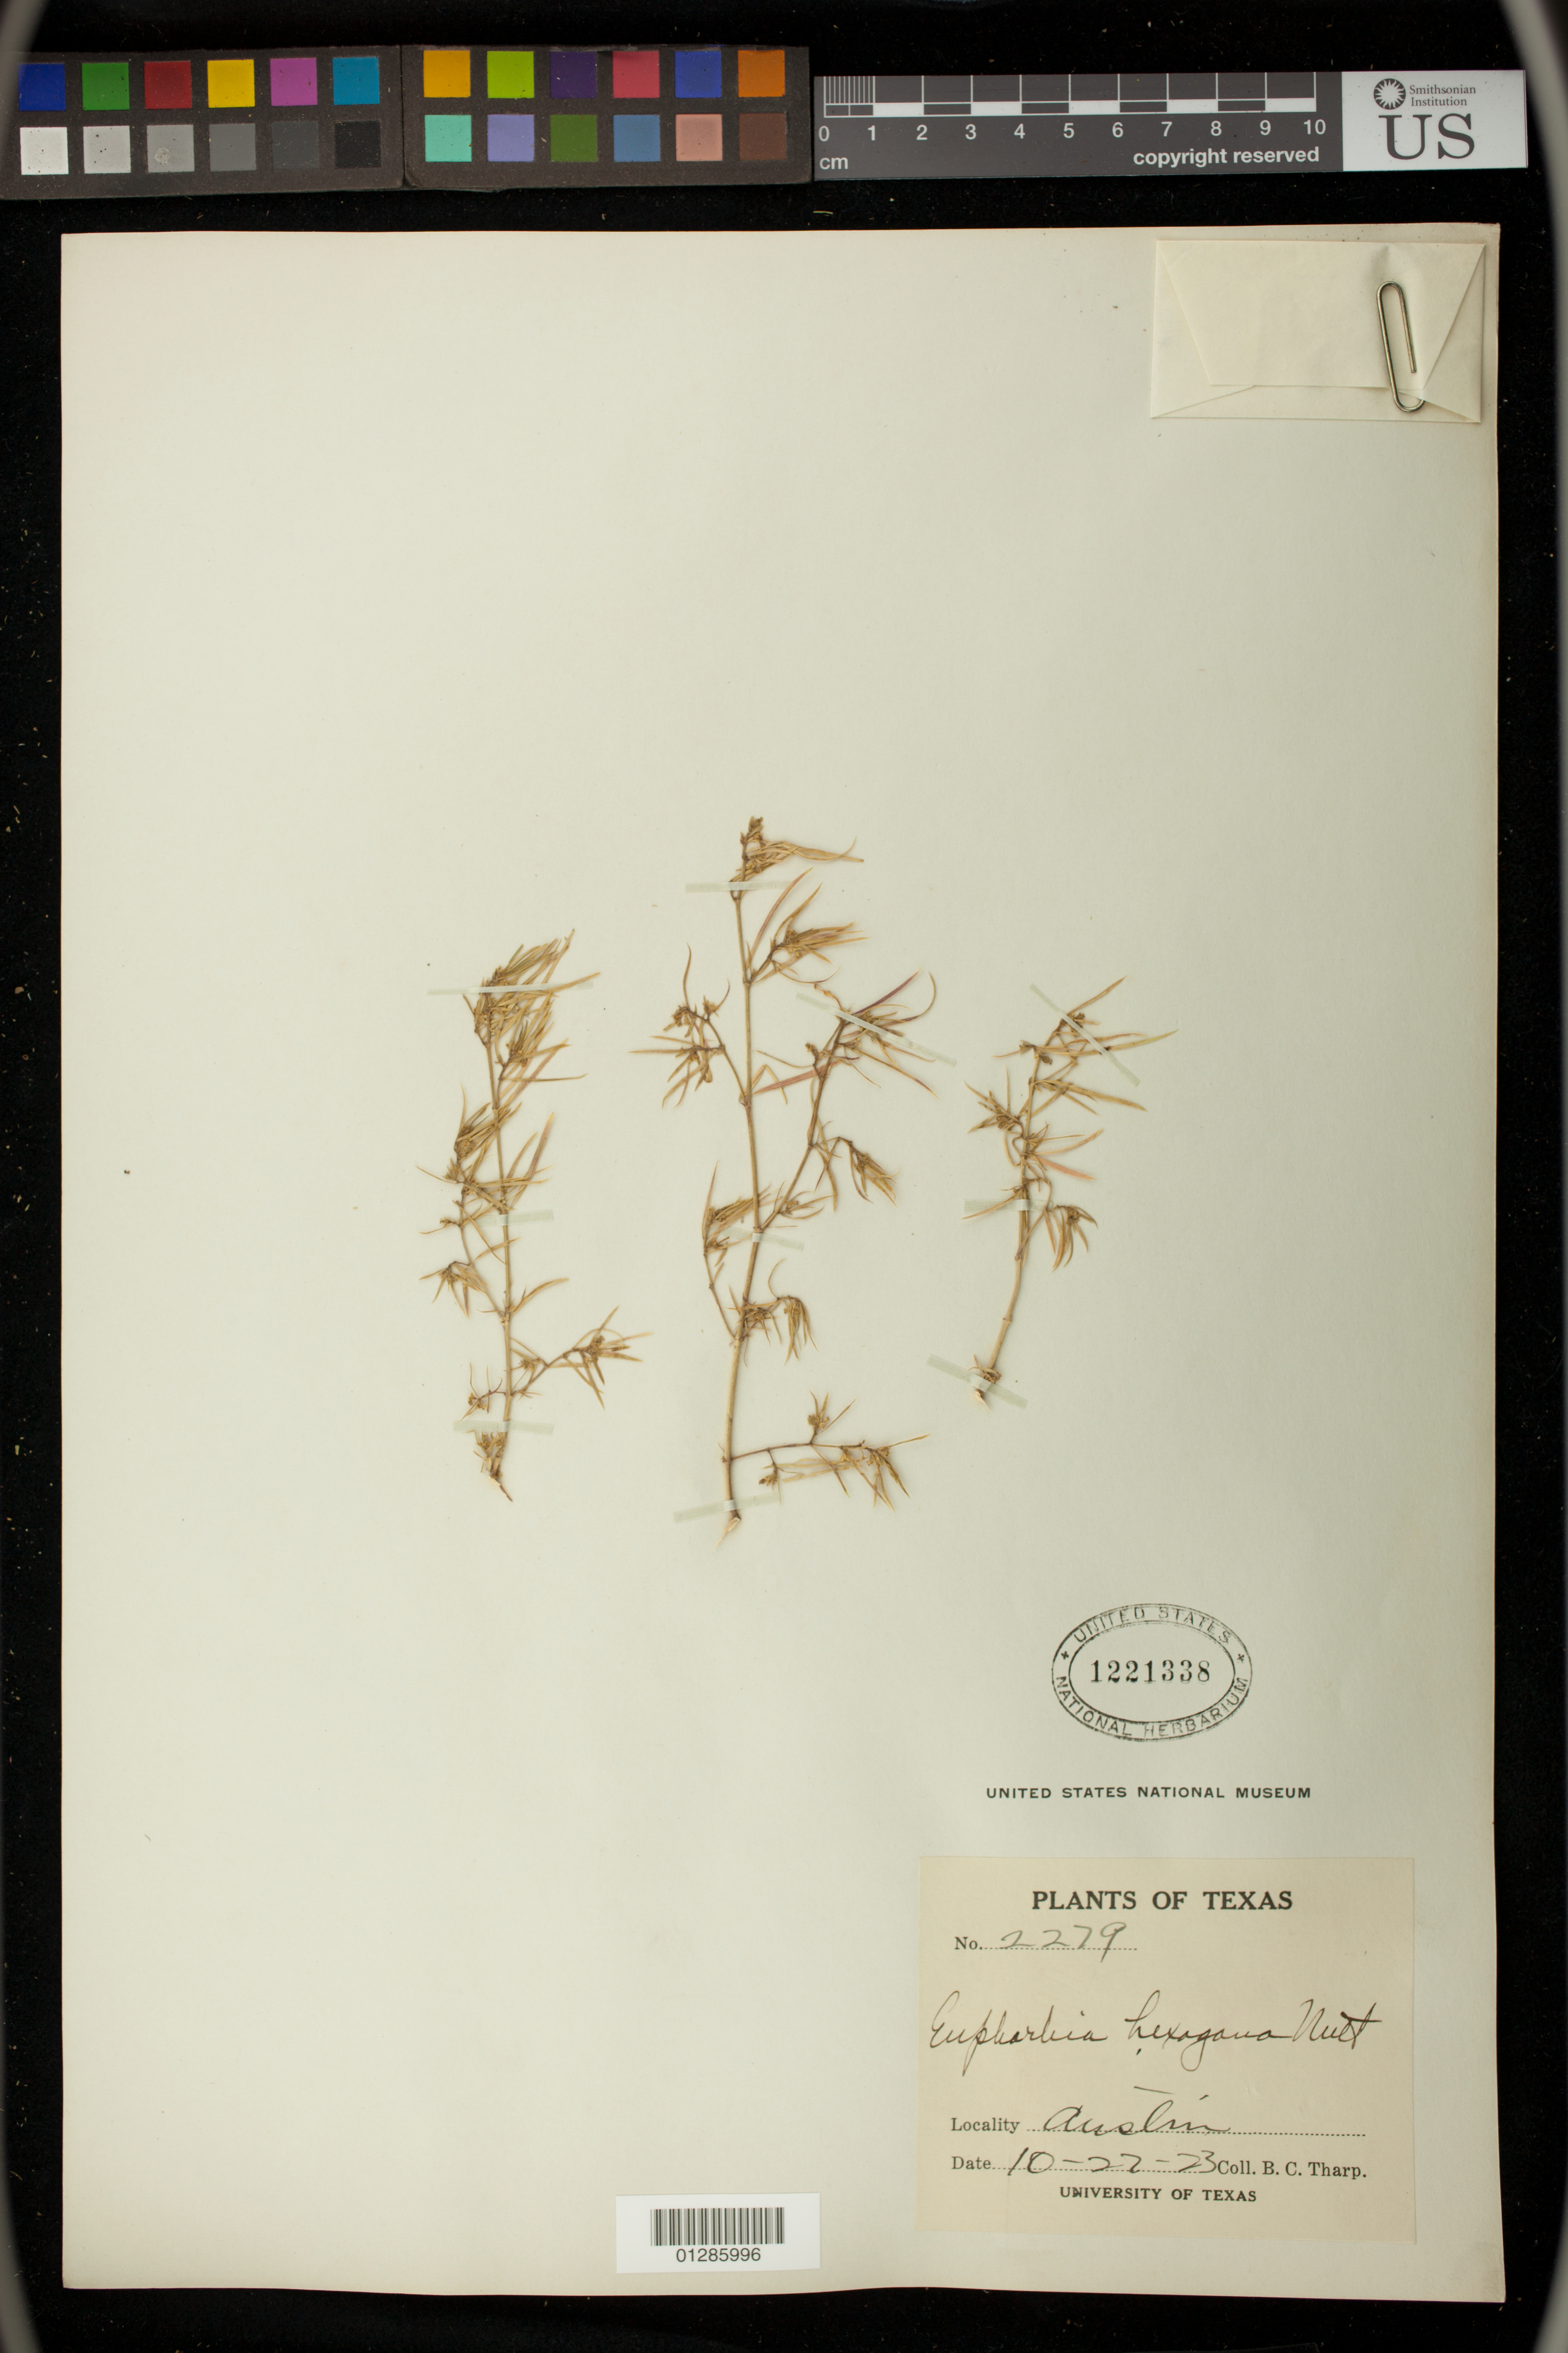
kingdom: Plantae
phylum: Tracheophyta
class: Magnoliopsida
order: Malpighiales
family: Euphorbiaceae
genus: Euphorbia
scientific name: Euphorbia hexagona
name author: Nutt. ex Spreng.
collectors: B. C. Tharp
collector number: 2279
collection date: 1923-10-27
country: United States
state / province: Texas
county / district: Travis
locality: Austin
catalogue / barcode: US 1221338